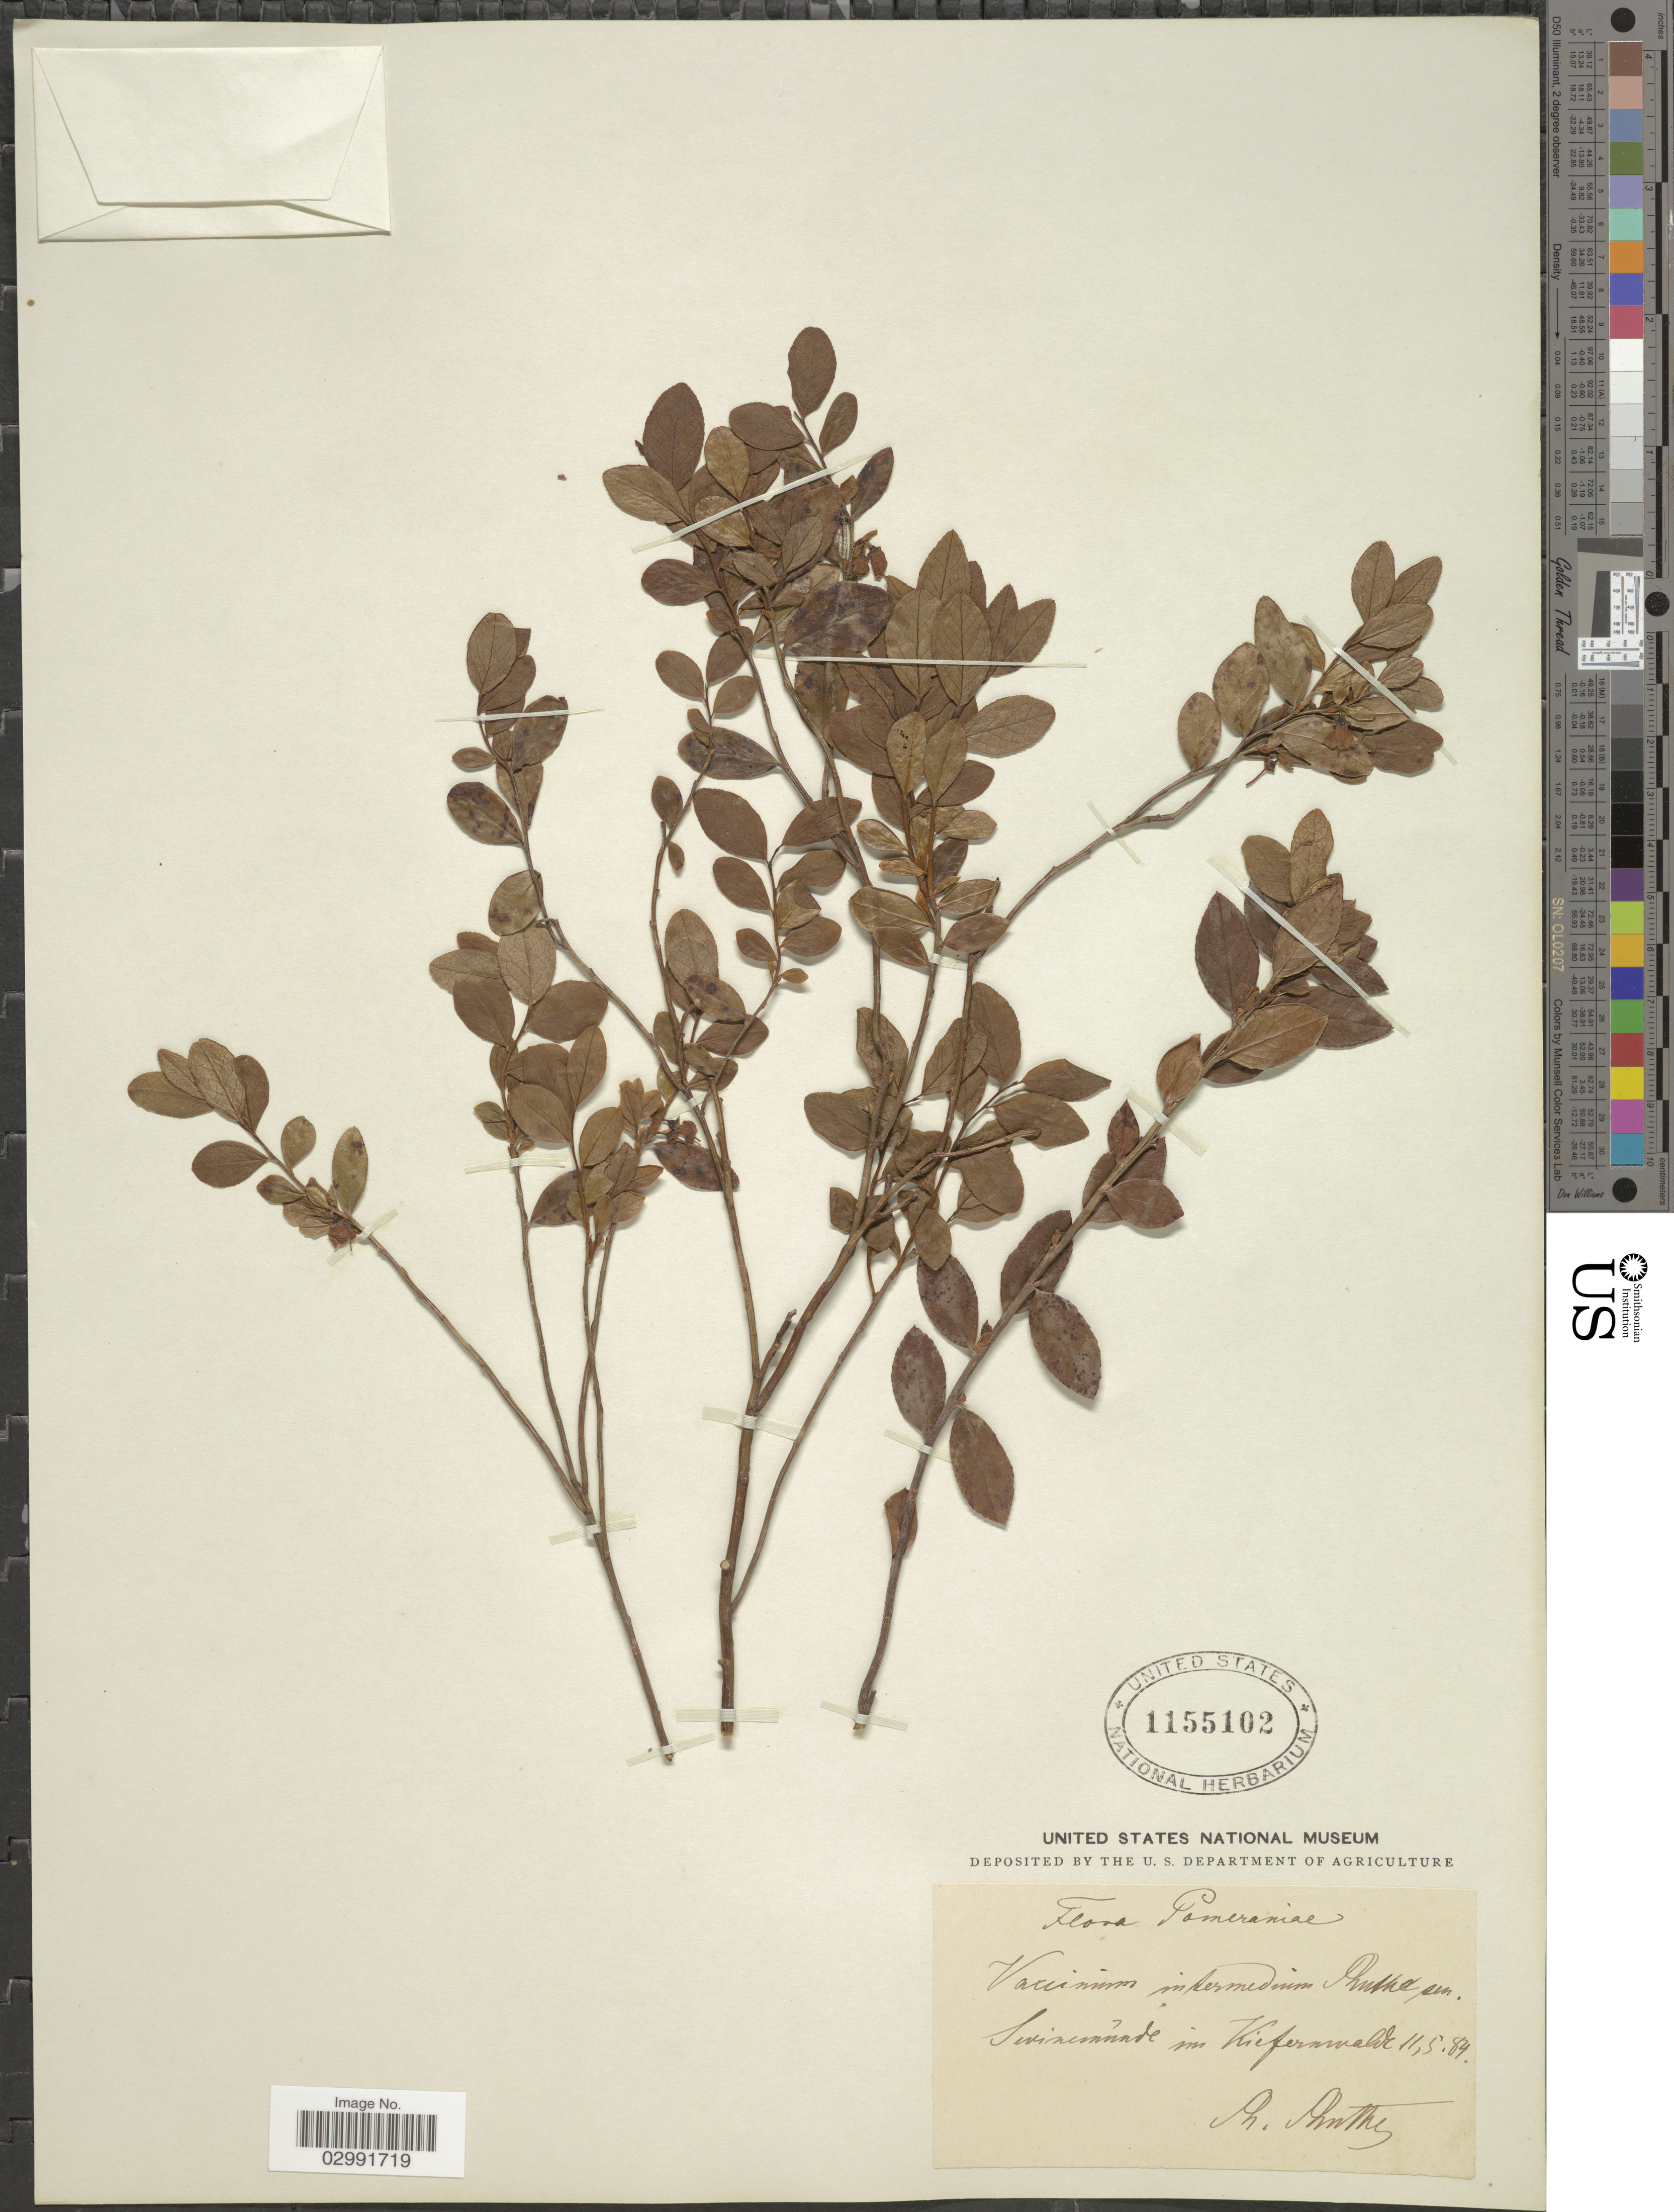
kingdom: Plantae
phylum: Tracheophyta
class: Magnoliopsida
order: Ericales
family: Ericaceae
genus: Vaccinium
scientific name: Vaccinium x intermedium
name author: Ruthe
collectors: Schutte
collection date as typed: Transcribed d/m/y: 11/5/84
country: Poland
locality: Pomeraniae. Swinemunde im Kiefernwalde.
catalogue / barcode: US 1155102